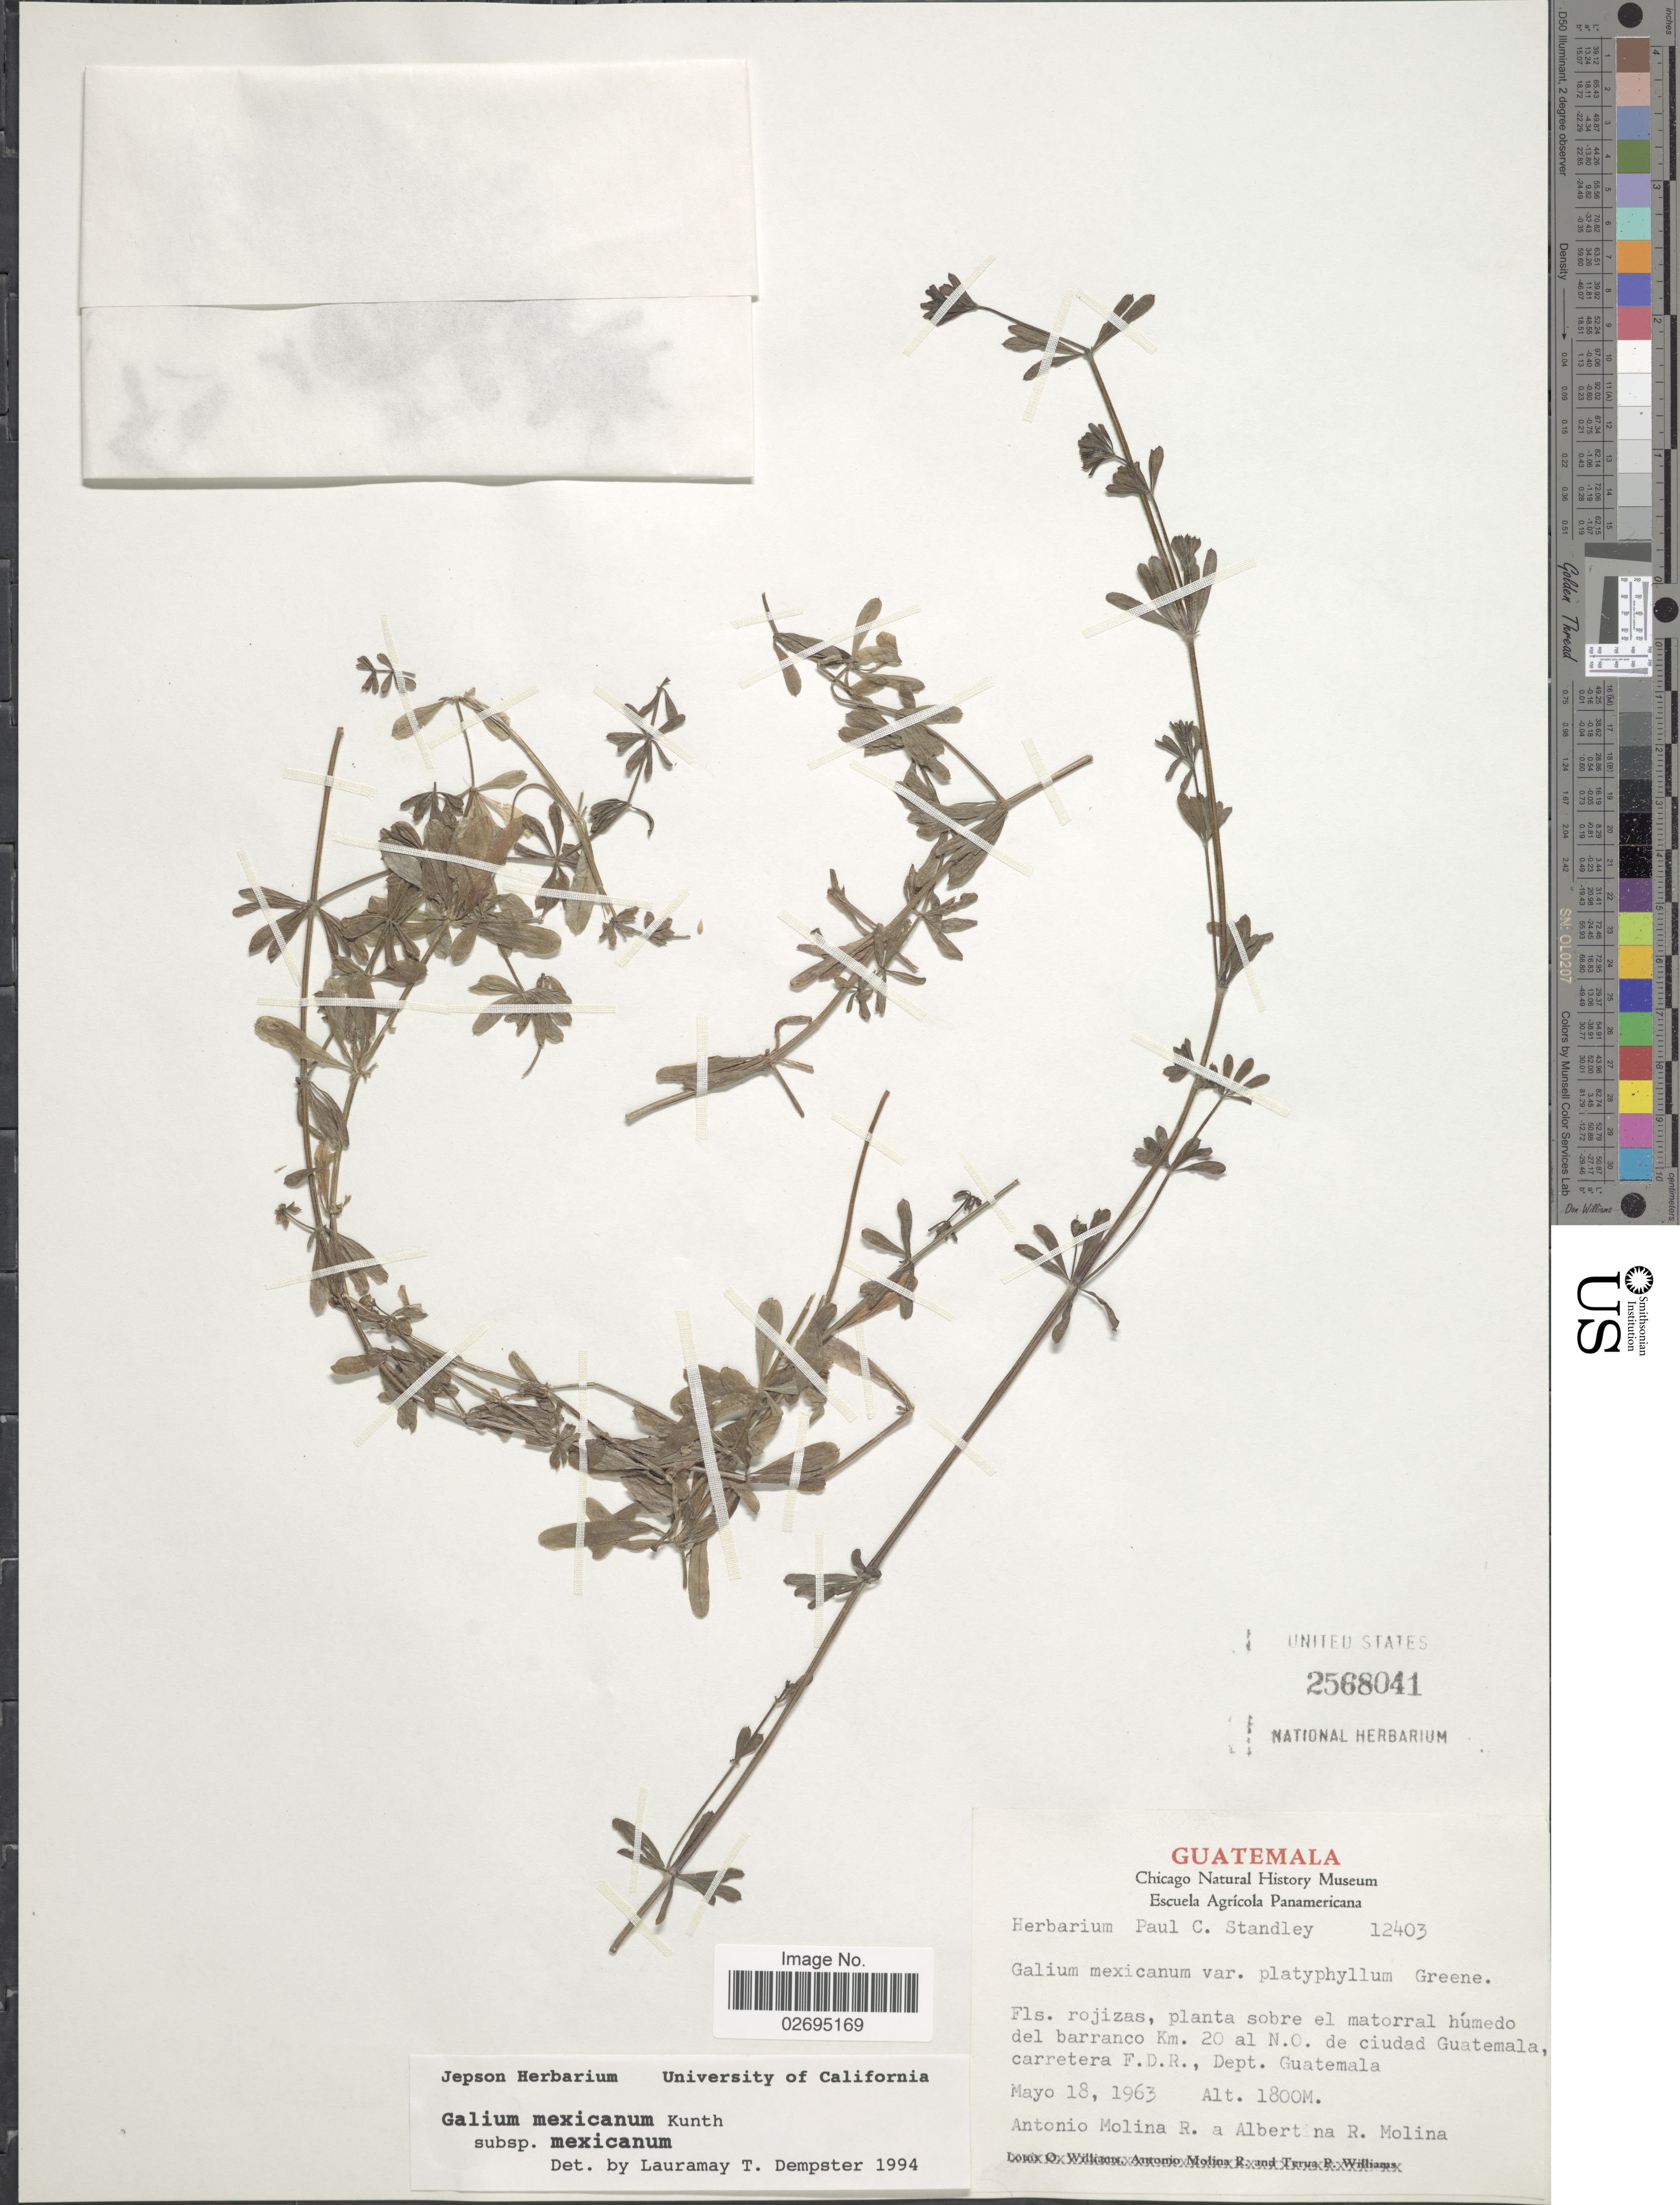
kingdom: Plantae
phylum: Tracheophyta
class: Magnoliopsida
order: Gentianales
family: Rubiaceae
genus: Galium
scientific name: Galium mexicanum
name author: Kunth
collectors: A. Molina R. & A. R. Molina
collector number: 12403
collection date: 1963-05-18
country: Guatemala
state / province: Guatemala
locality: Km. 20 al N.O. de ciudad Guatemala, carretera F.D.R.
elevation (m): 1800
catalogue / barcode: US 2568041